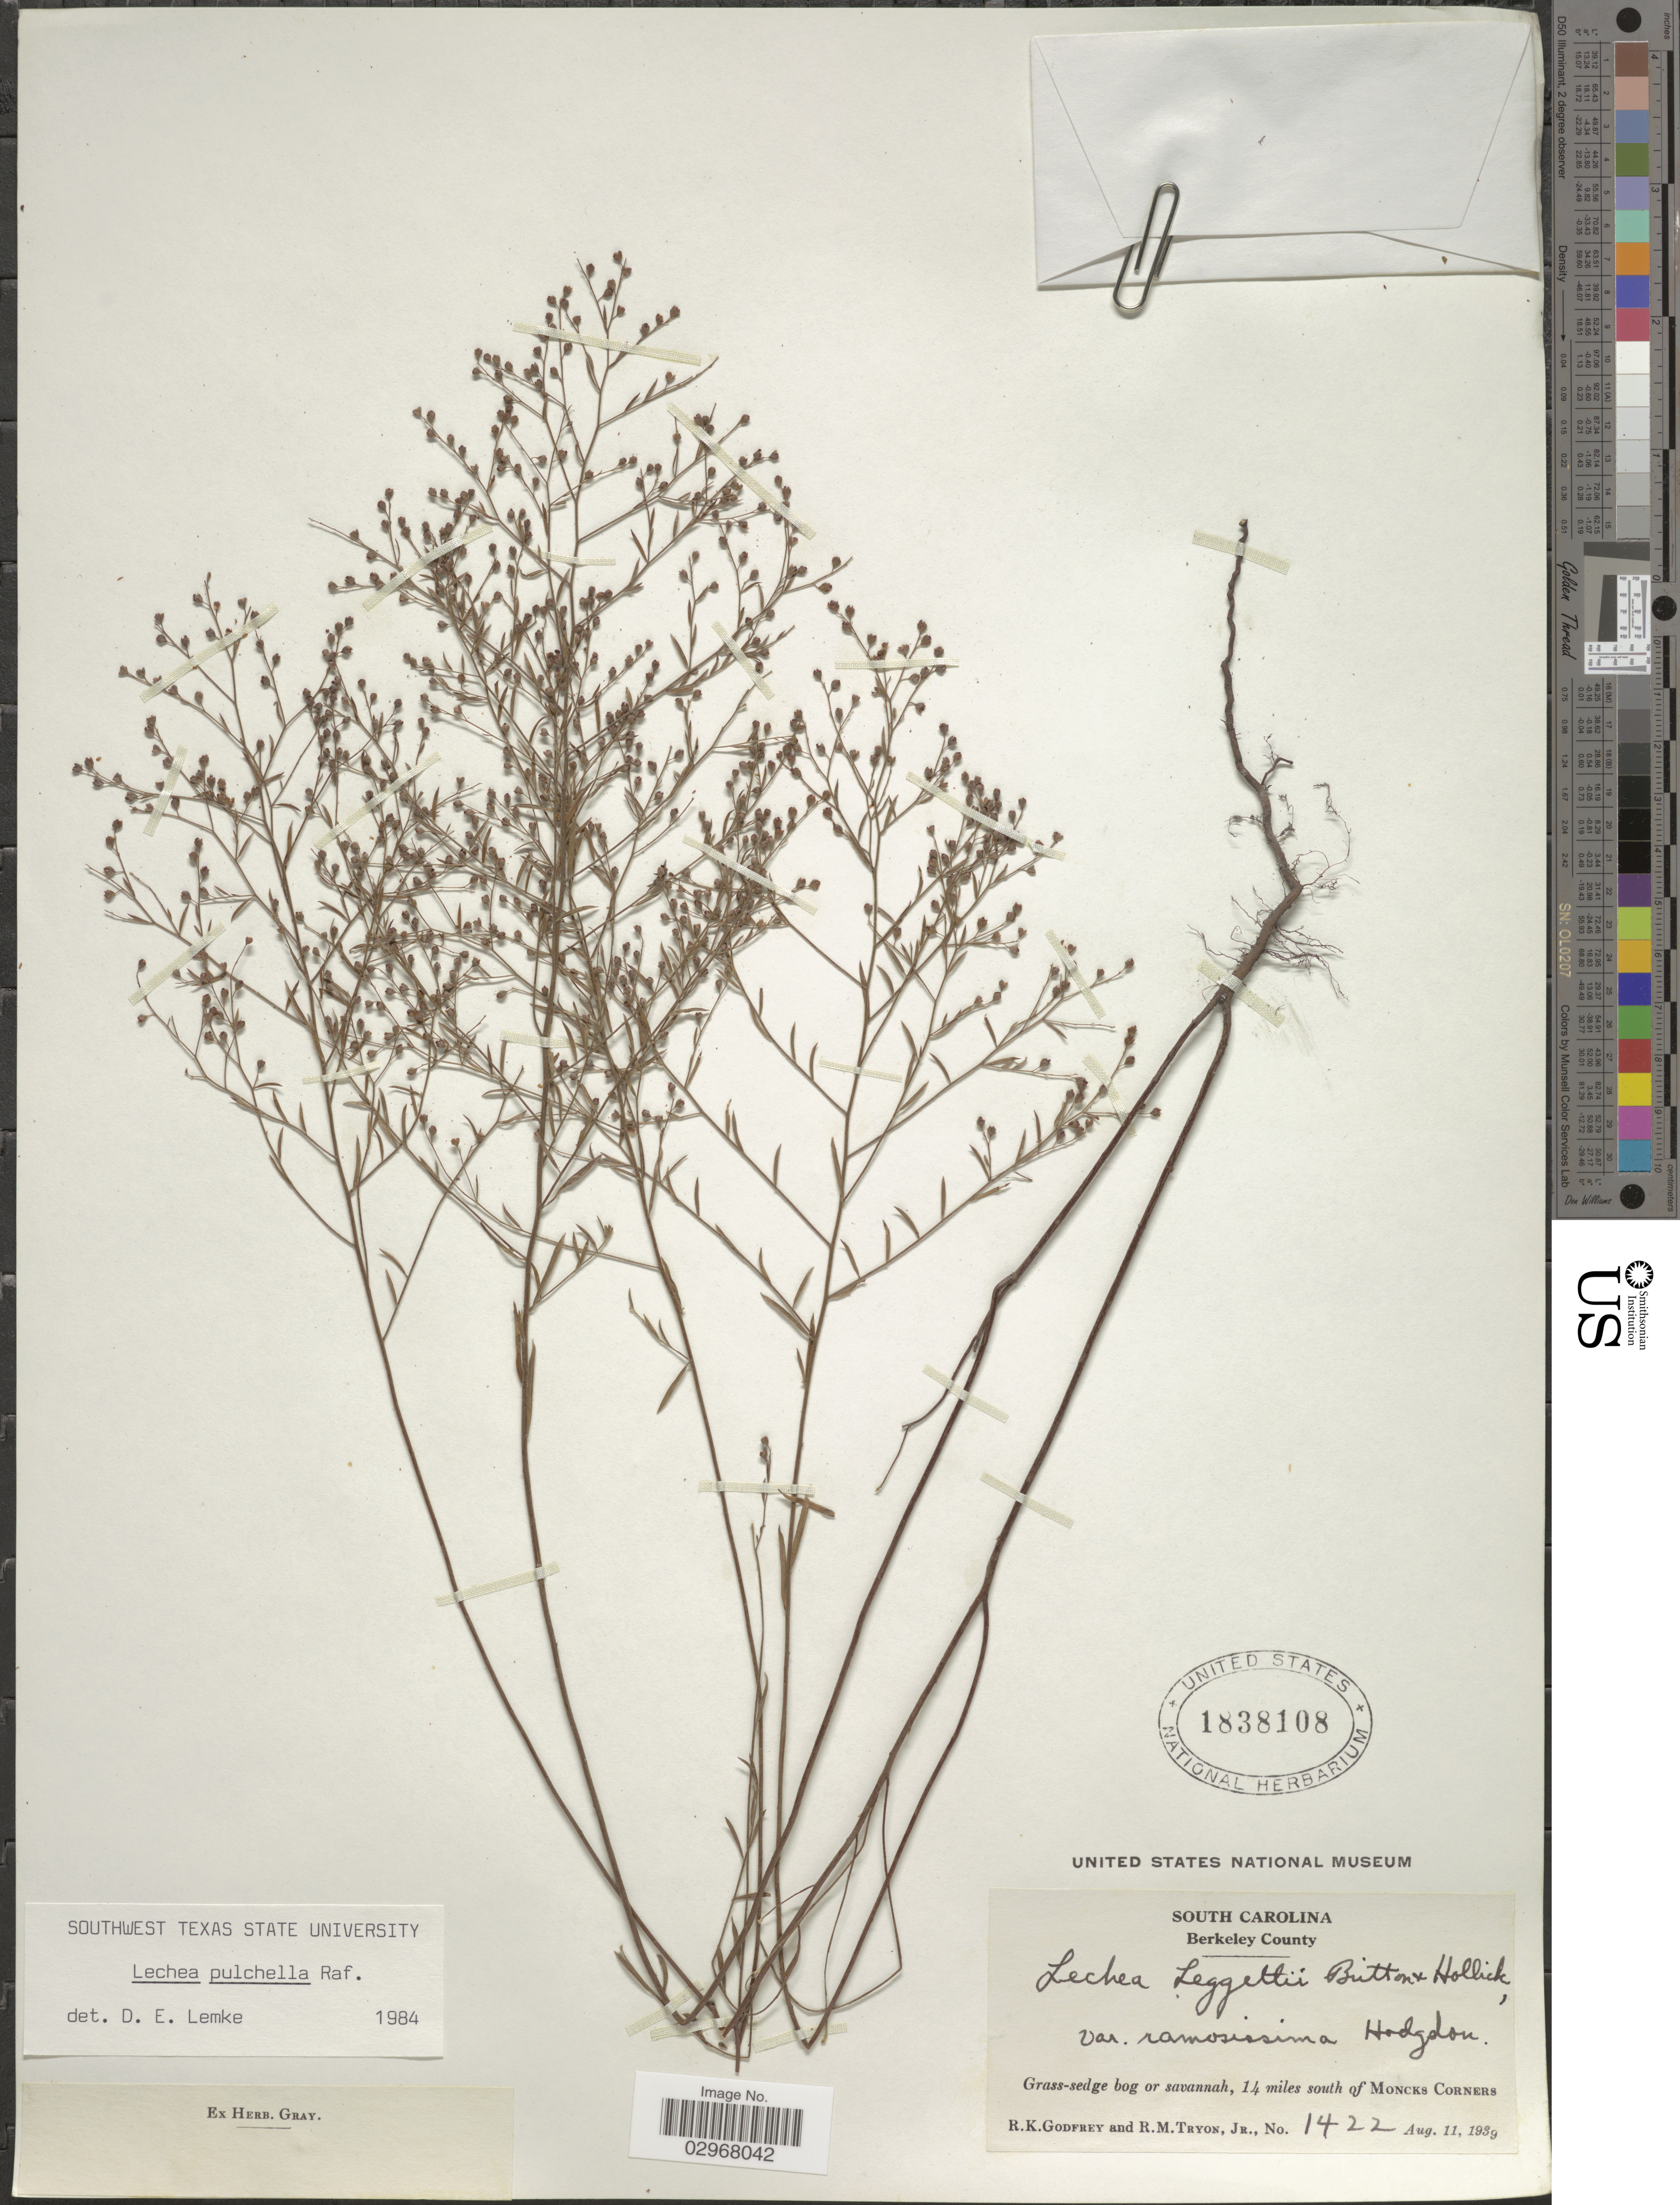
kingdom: Plantae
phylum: Tracheophyta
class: Magnoliopsida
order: Malvales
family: Cistaceae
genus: Lechea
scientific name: Lechea pulchella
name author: Raf.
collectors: R. K. Godfrey & R. Tryon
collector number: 1422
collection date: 1939-08-11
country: United States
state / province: South Carolina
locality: Berkeley County. Grass-sedge bog or savannah, 14 miles south of Moncks Corners.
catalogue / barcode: US 1838108